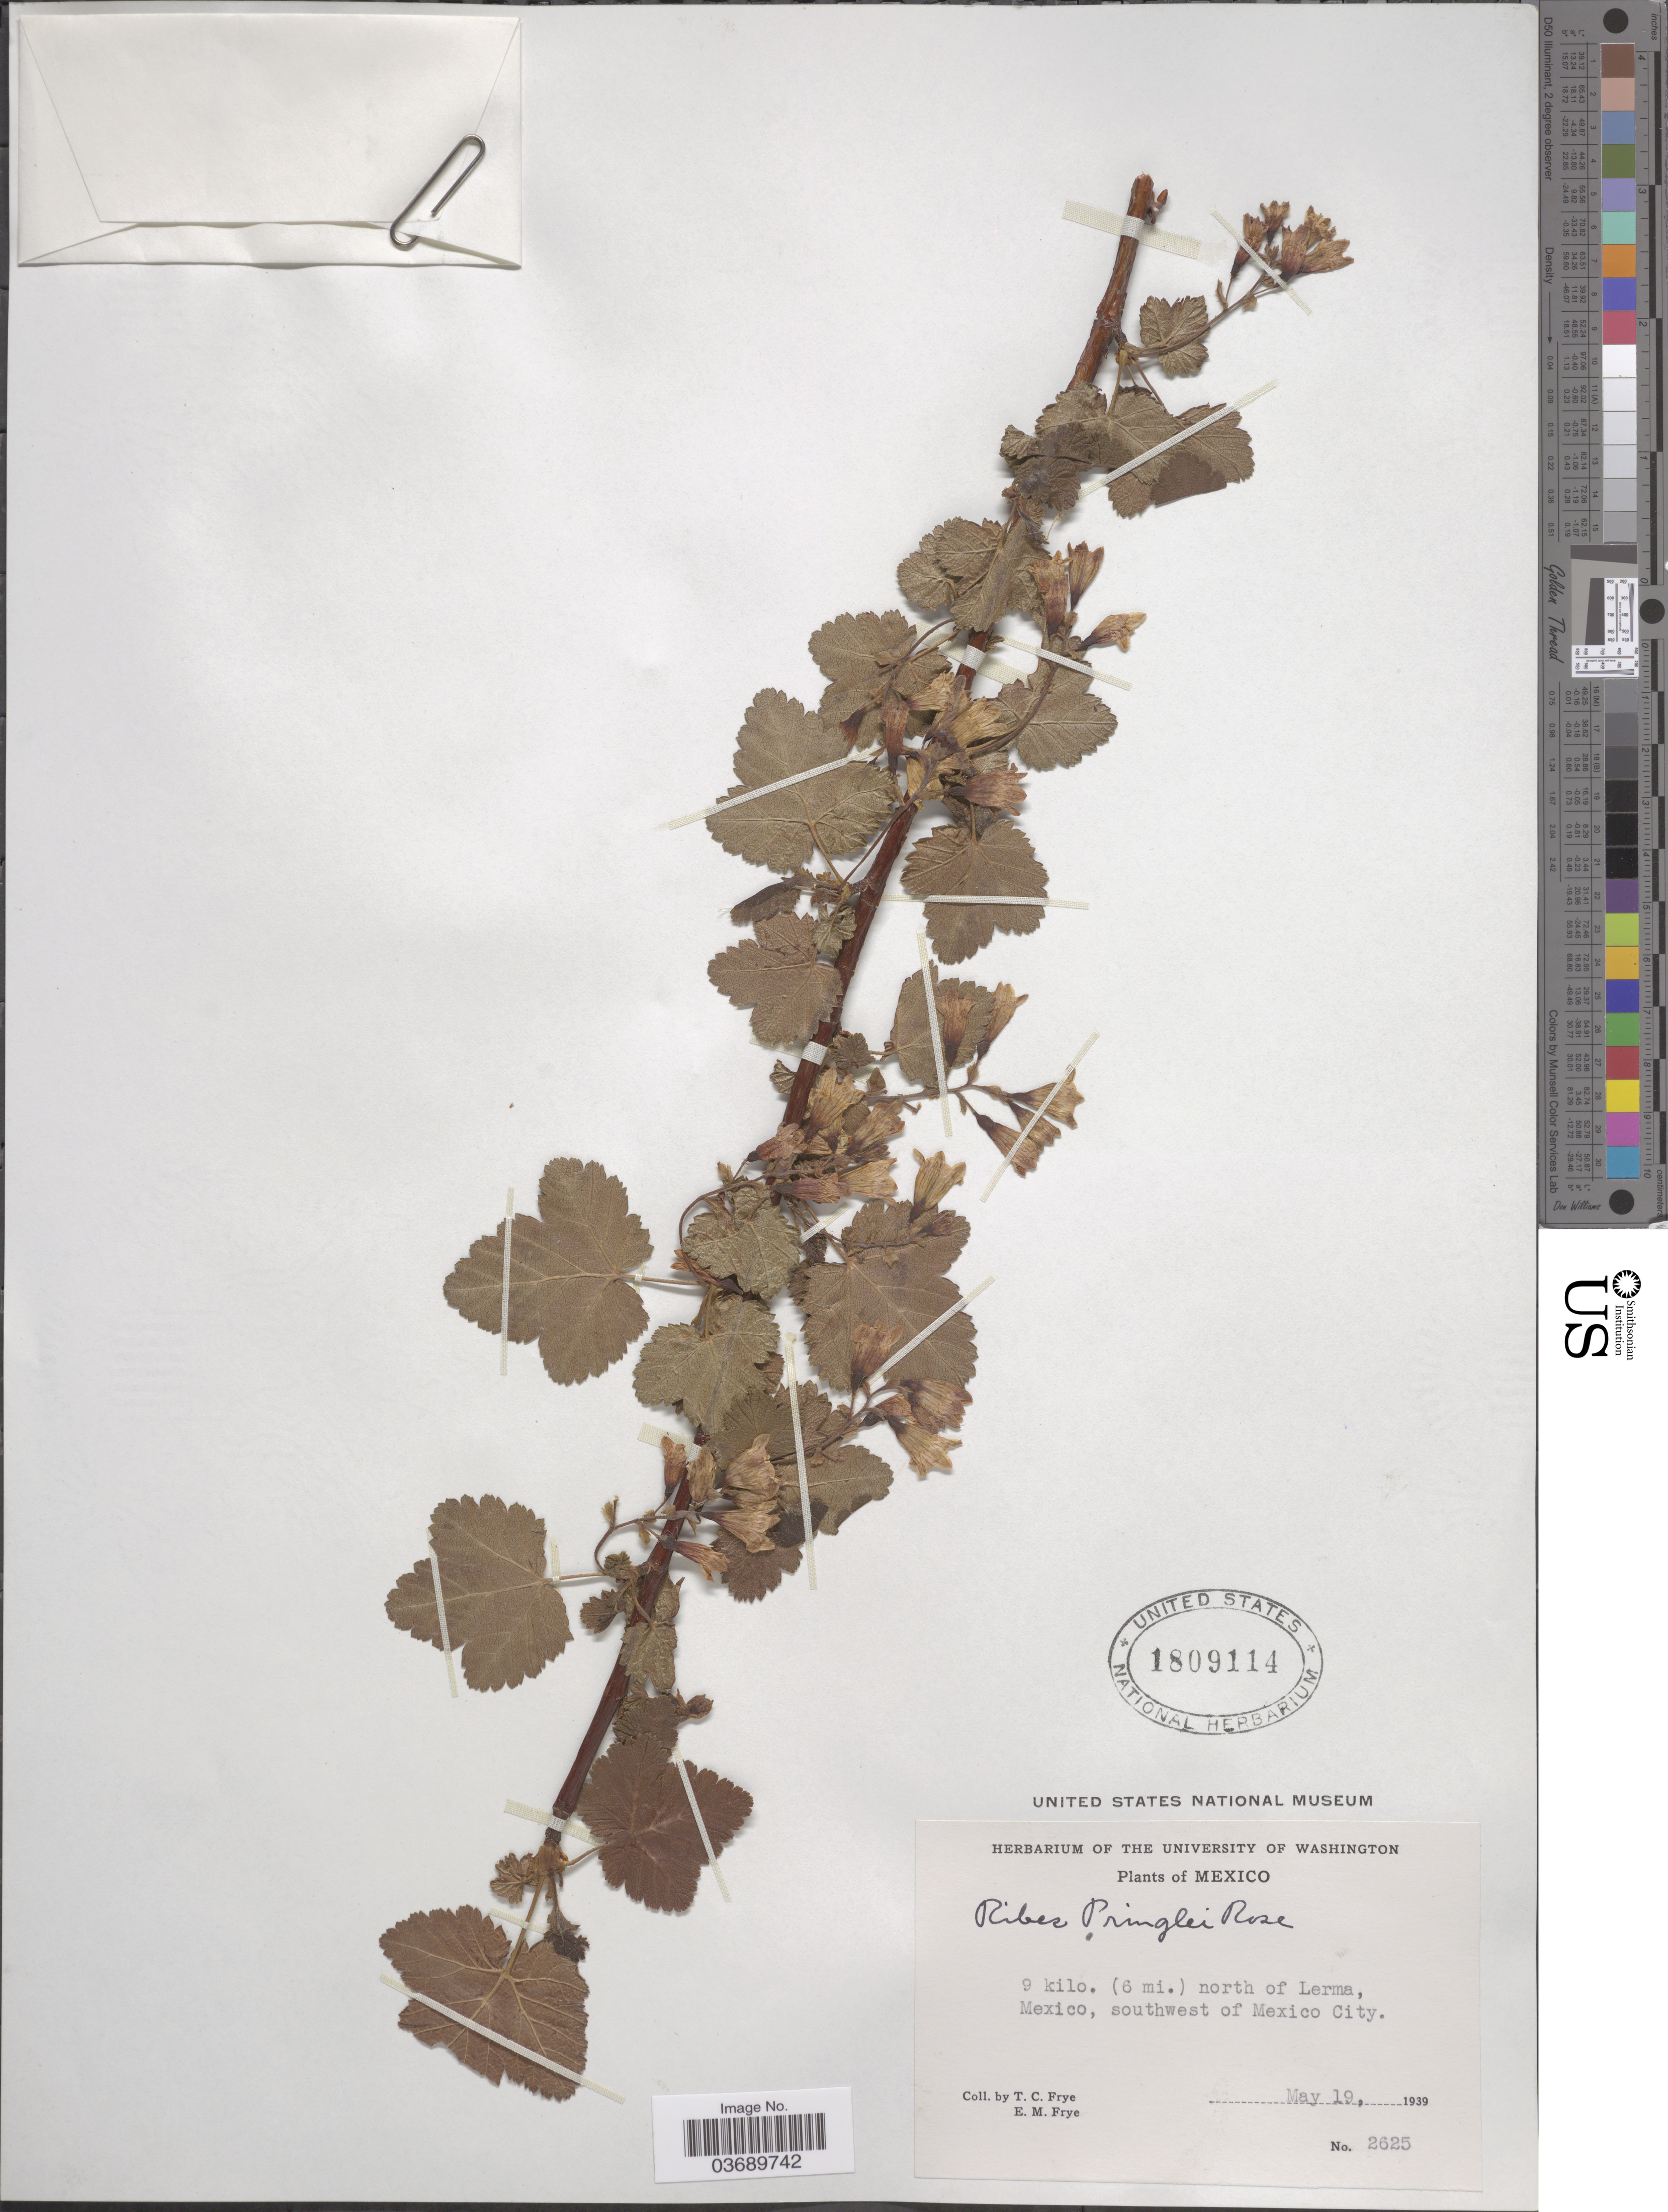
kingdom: Plantae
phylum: Tracheophyta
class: Magnoliopsida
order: Saxifragales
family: Grossulariaceae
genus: Ribes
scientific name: Ribes pringlei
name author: Rose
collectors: T. C. Frye & E. Frye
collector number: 2625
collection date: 1939-05-19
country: Mexico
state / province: México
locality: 9 kilo. ( 6 mi.) north of Lerma, southwest of Mexico City.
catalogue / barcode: US 1809114